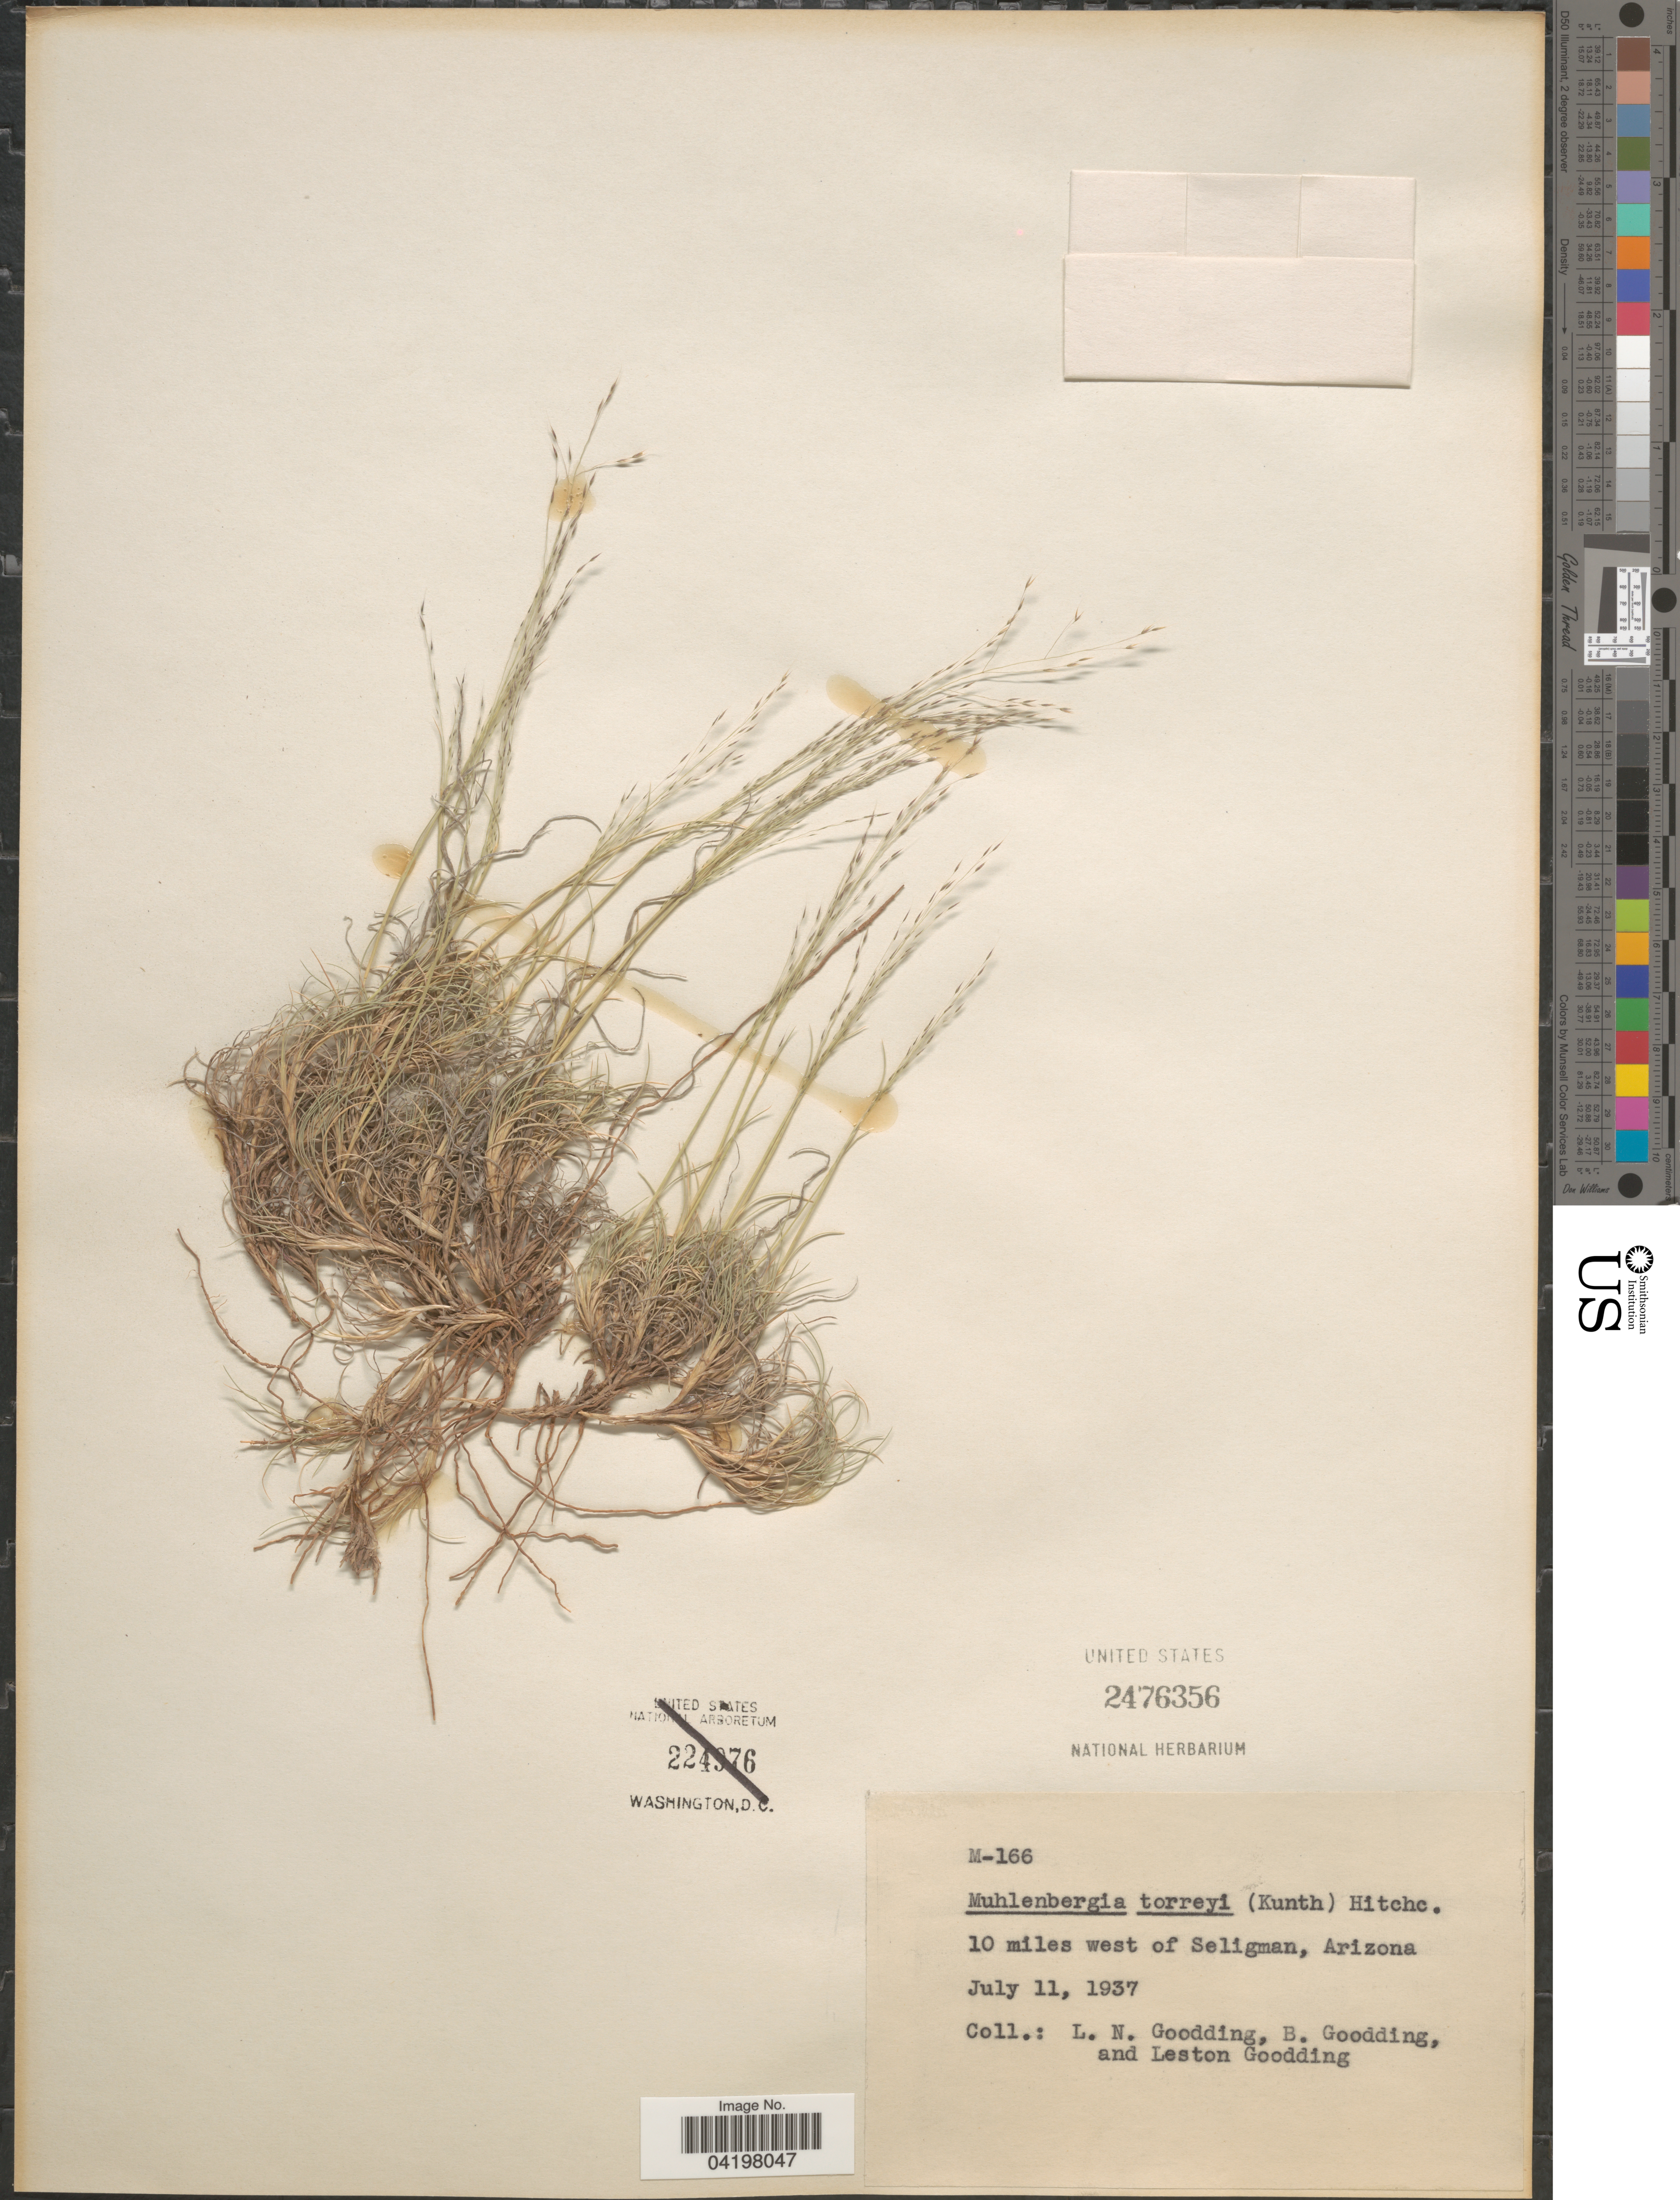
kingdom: Plantae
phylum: Tracheophyta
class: Liliopsida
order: Poales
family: Poaceae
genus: Muhlenbergia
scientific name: Muhlenbergia torreyi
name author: (Kunth) Hitchc. ex Bush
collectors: L. N. Goodding, B. Goodding & L. Goodding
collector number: M-166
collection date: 1937-07-11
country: United States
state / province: Arizona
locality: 10 miles west of Seligman.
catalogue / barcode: US 2476356